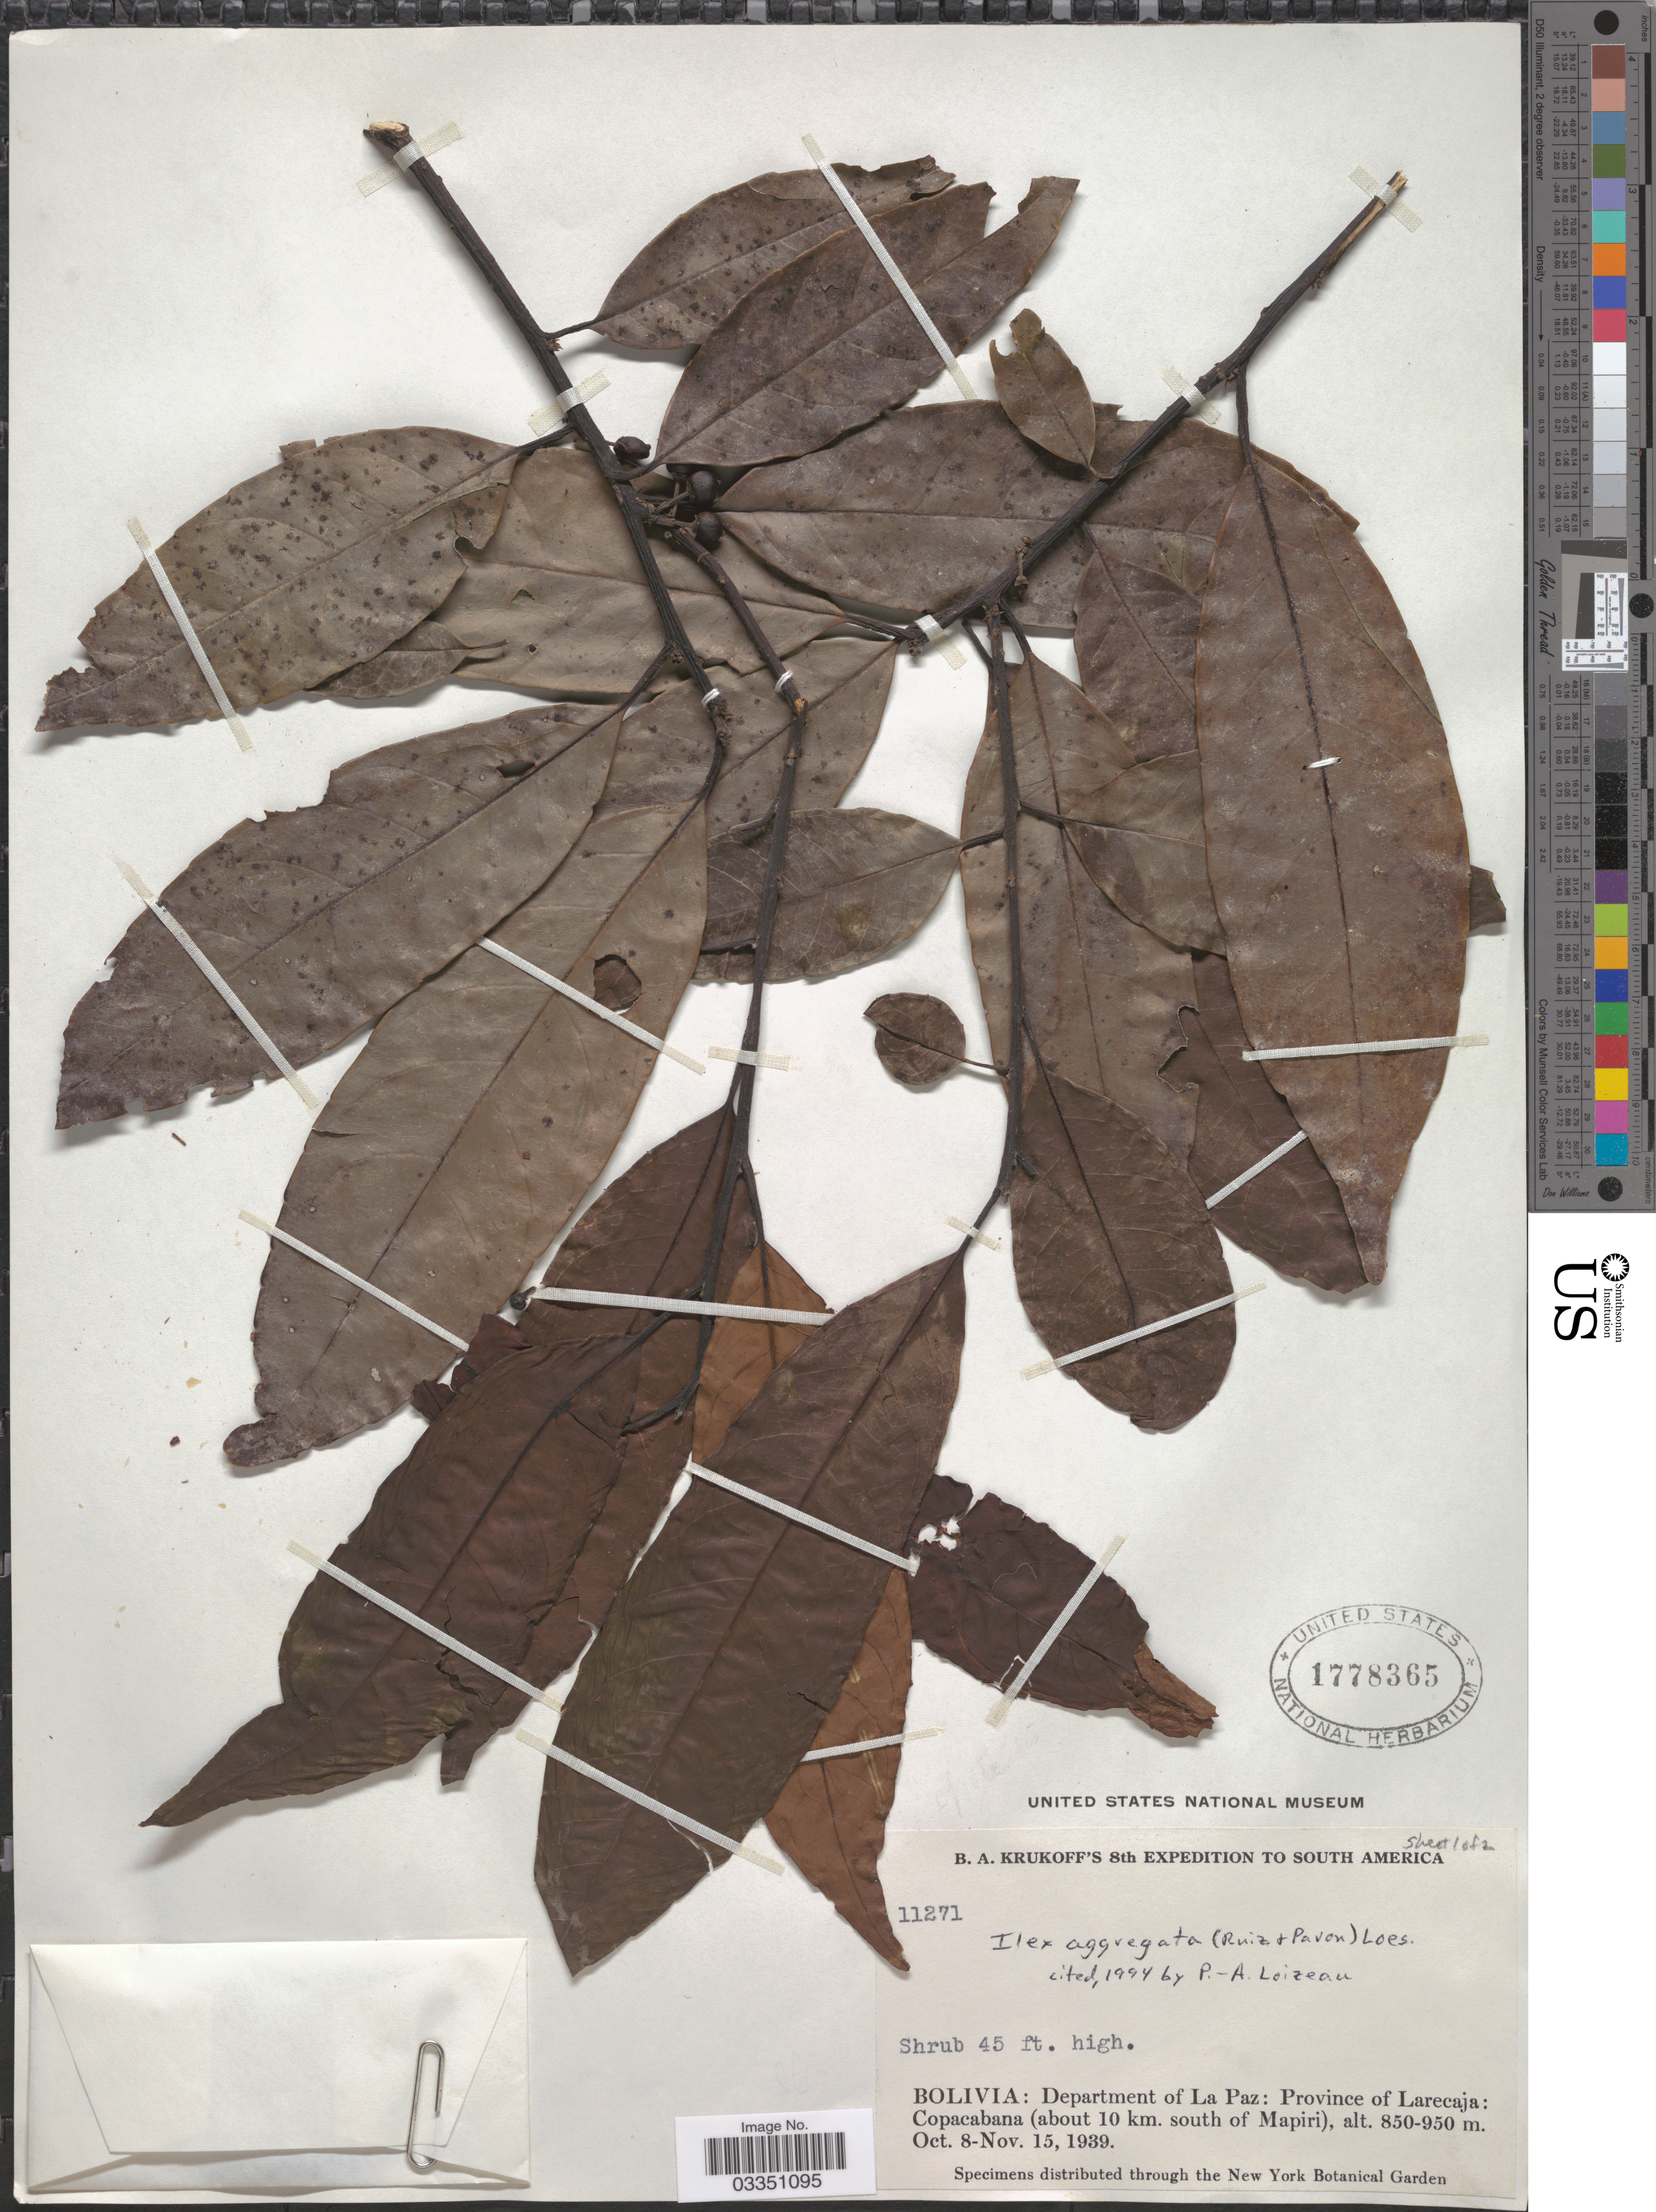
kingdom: Plantae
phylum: Tracheophyta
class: Magnoliopsida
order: Aquifoliales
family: Aquifoliaceae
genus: Ilex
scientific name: Ilex aggregata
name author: (Ruiz & Pav.) Loes.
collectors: B. A. Krukoff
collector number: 11271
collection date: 1939-10-08/1939-11-15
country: Bolivia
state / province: La Paz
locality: Department of La Paz: Province of Larecaja: Copacabana (about 10 km. south of Mapiri).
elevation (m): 850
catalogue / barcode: US 1778365